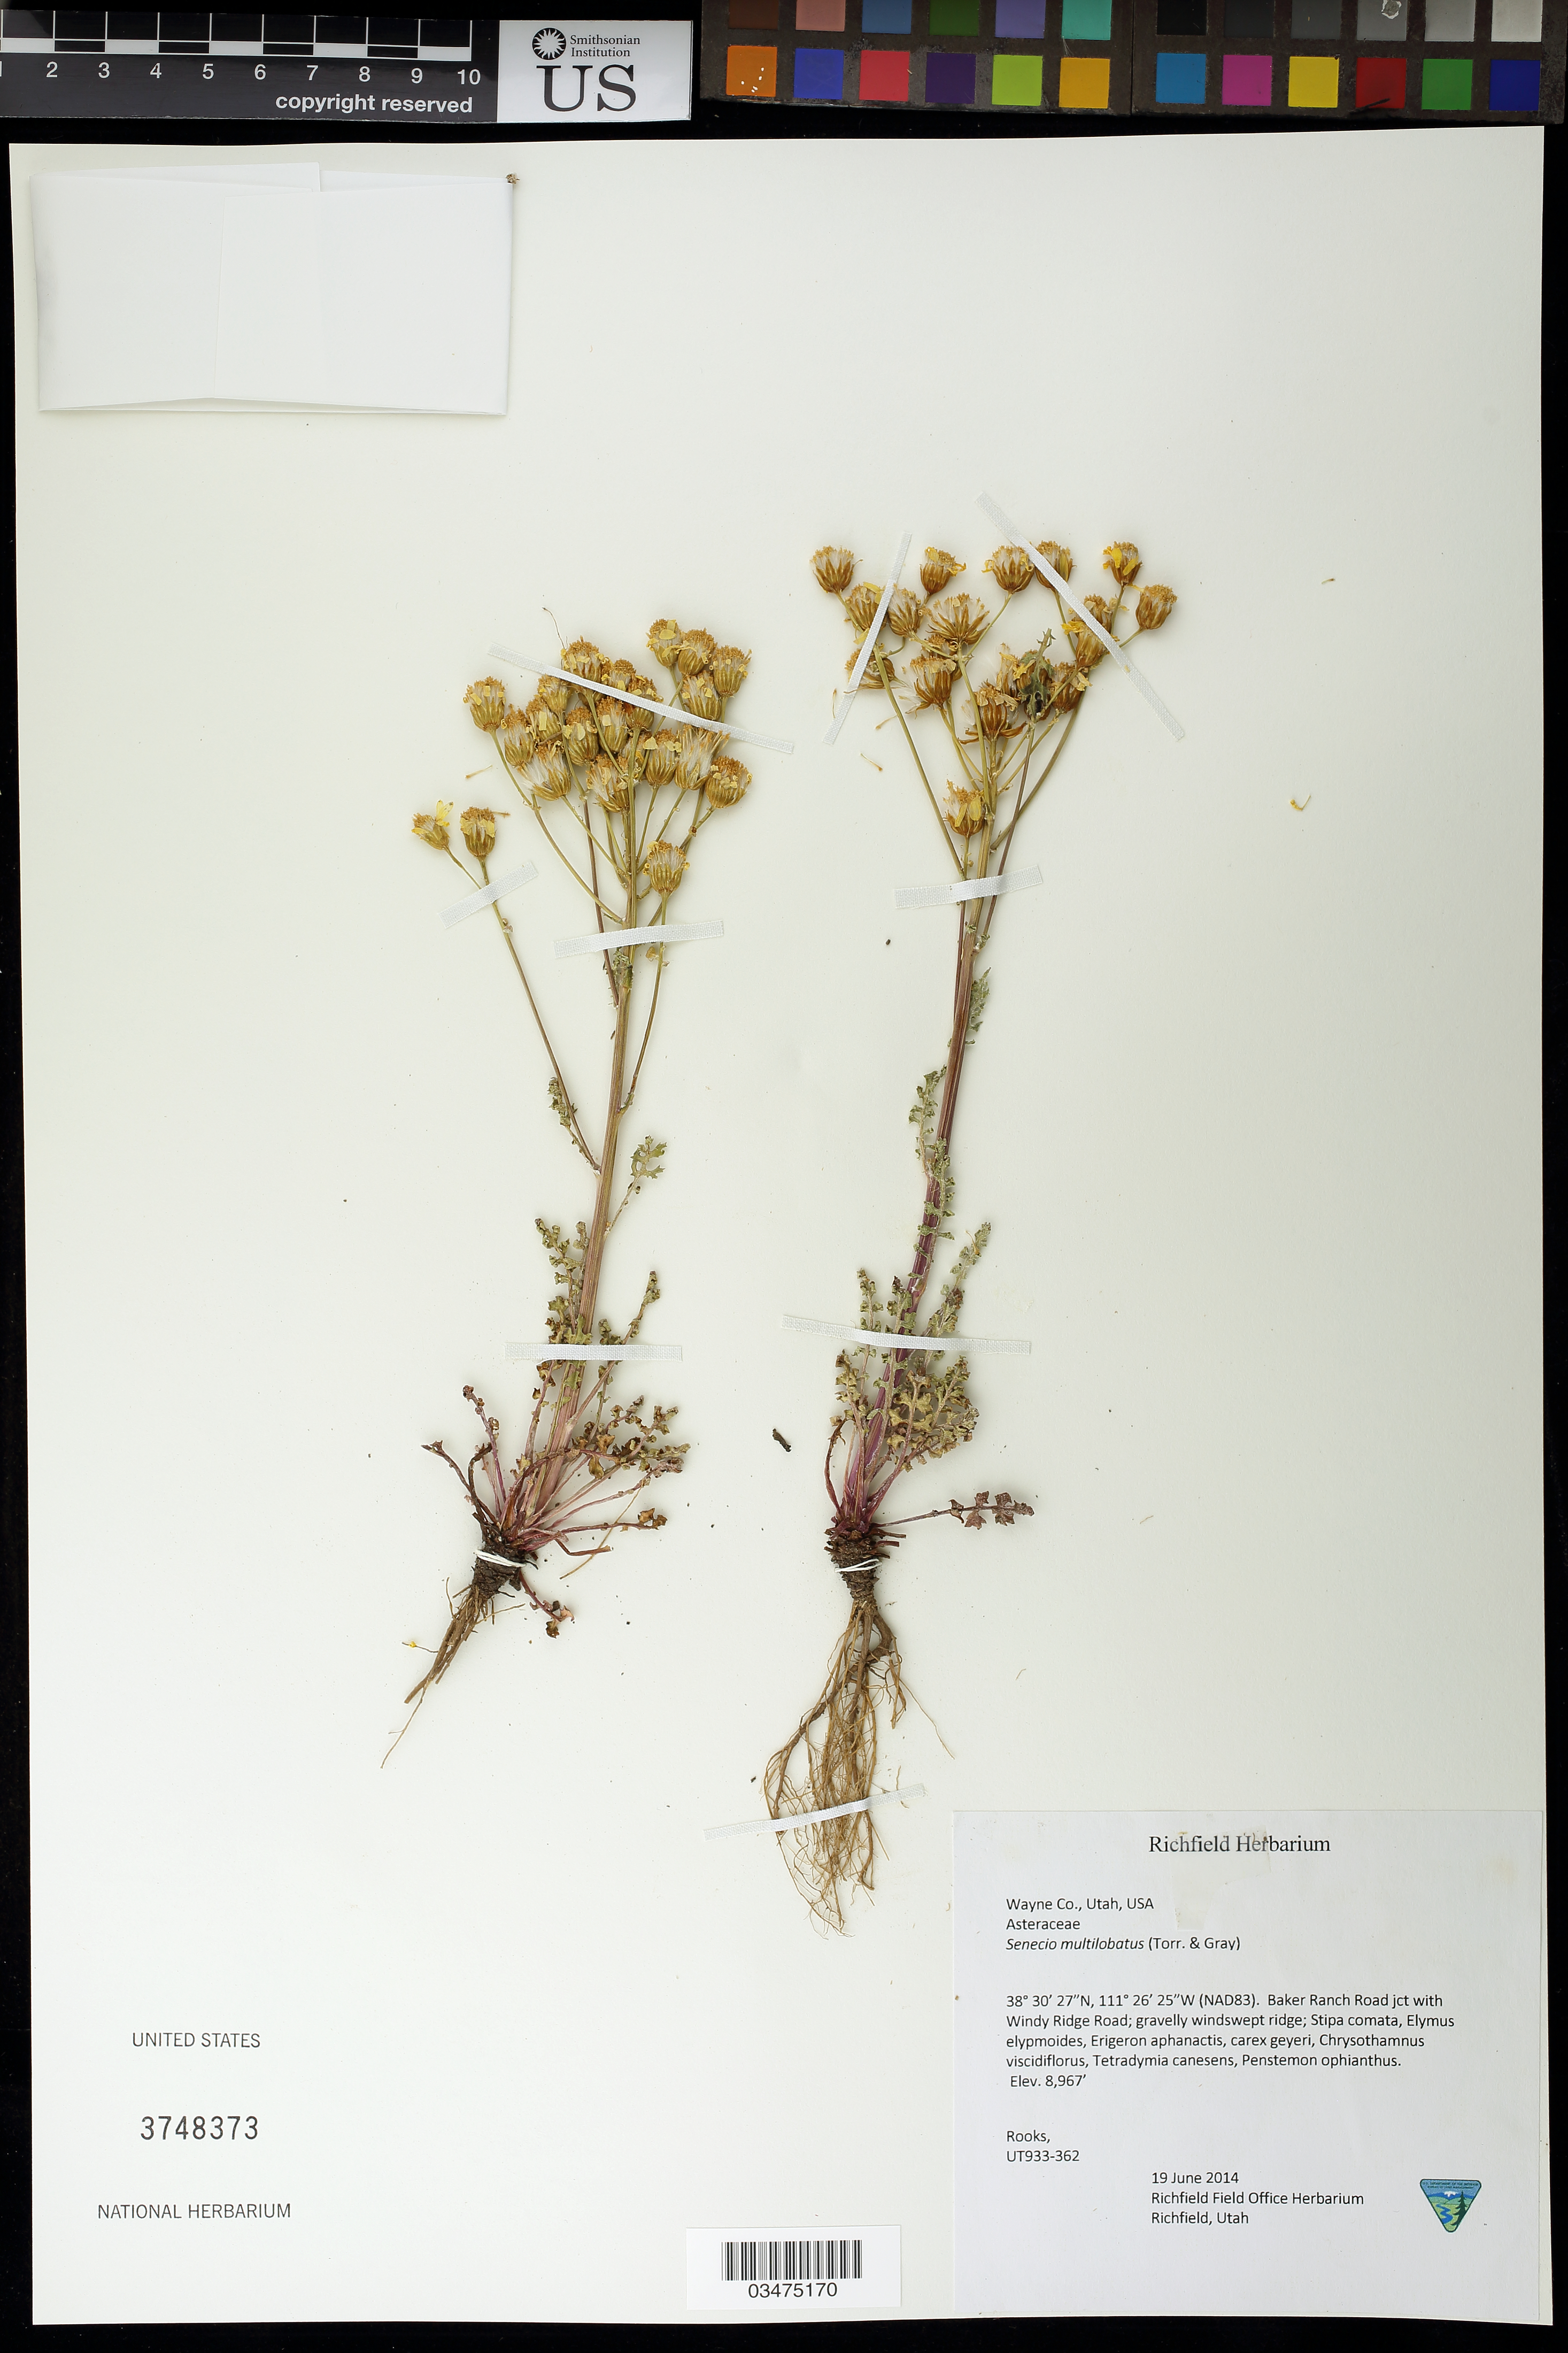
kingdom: Plantae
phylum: Tracheophyta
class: Magnoliopsida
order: Asterales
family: Asteraceae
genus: Senecio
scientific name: Senecio multilobatus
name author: Torr. & A. Gray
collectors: -. Rooks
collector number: UT933-362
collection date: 2014-06-19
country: United States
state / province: Utah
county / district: Wayne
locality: Baker Ranch Rd jct with Windy Ridge Rd.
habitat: Gravelly windswept ridge. With Stipa comata, Elymus elypmoides, ect.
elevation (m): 2733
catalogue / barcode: US 3748373